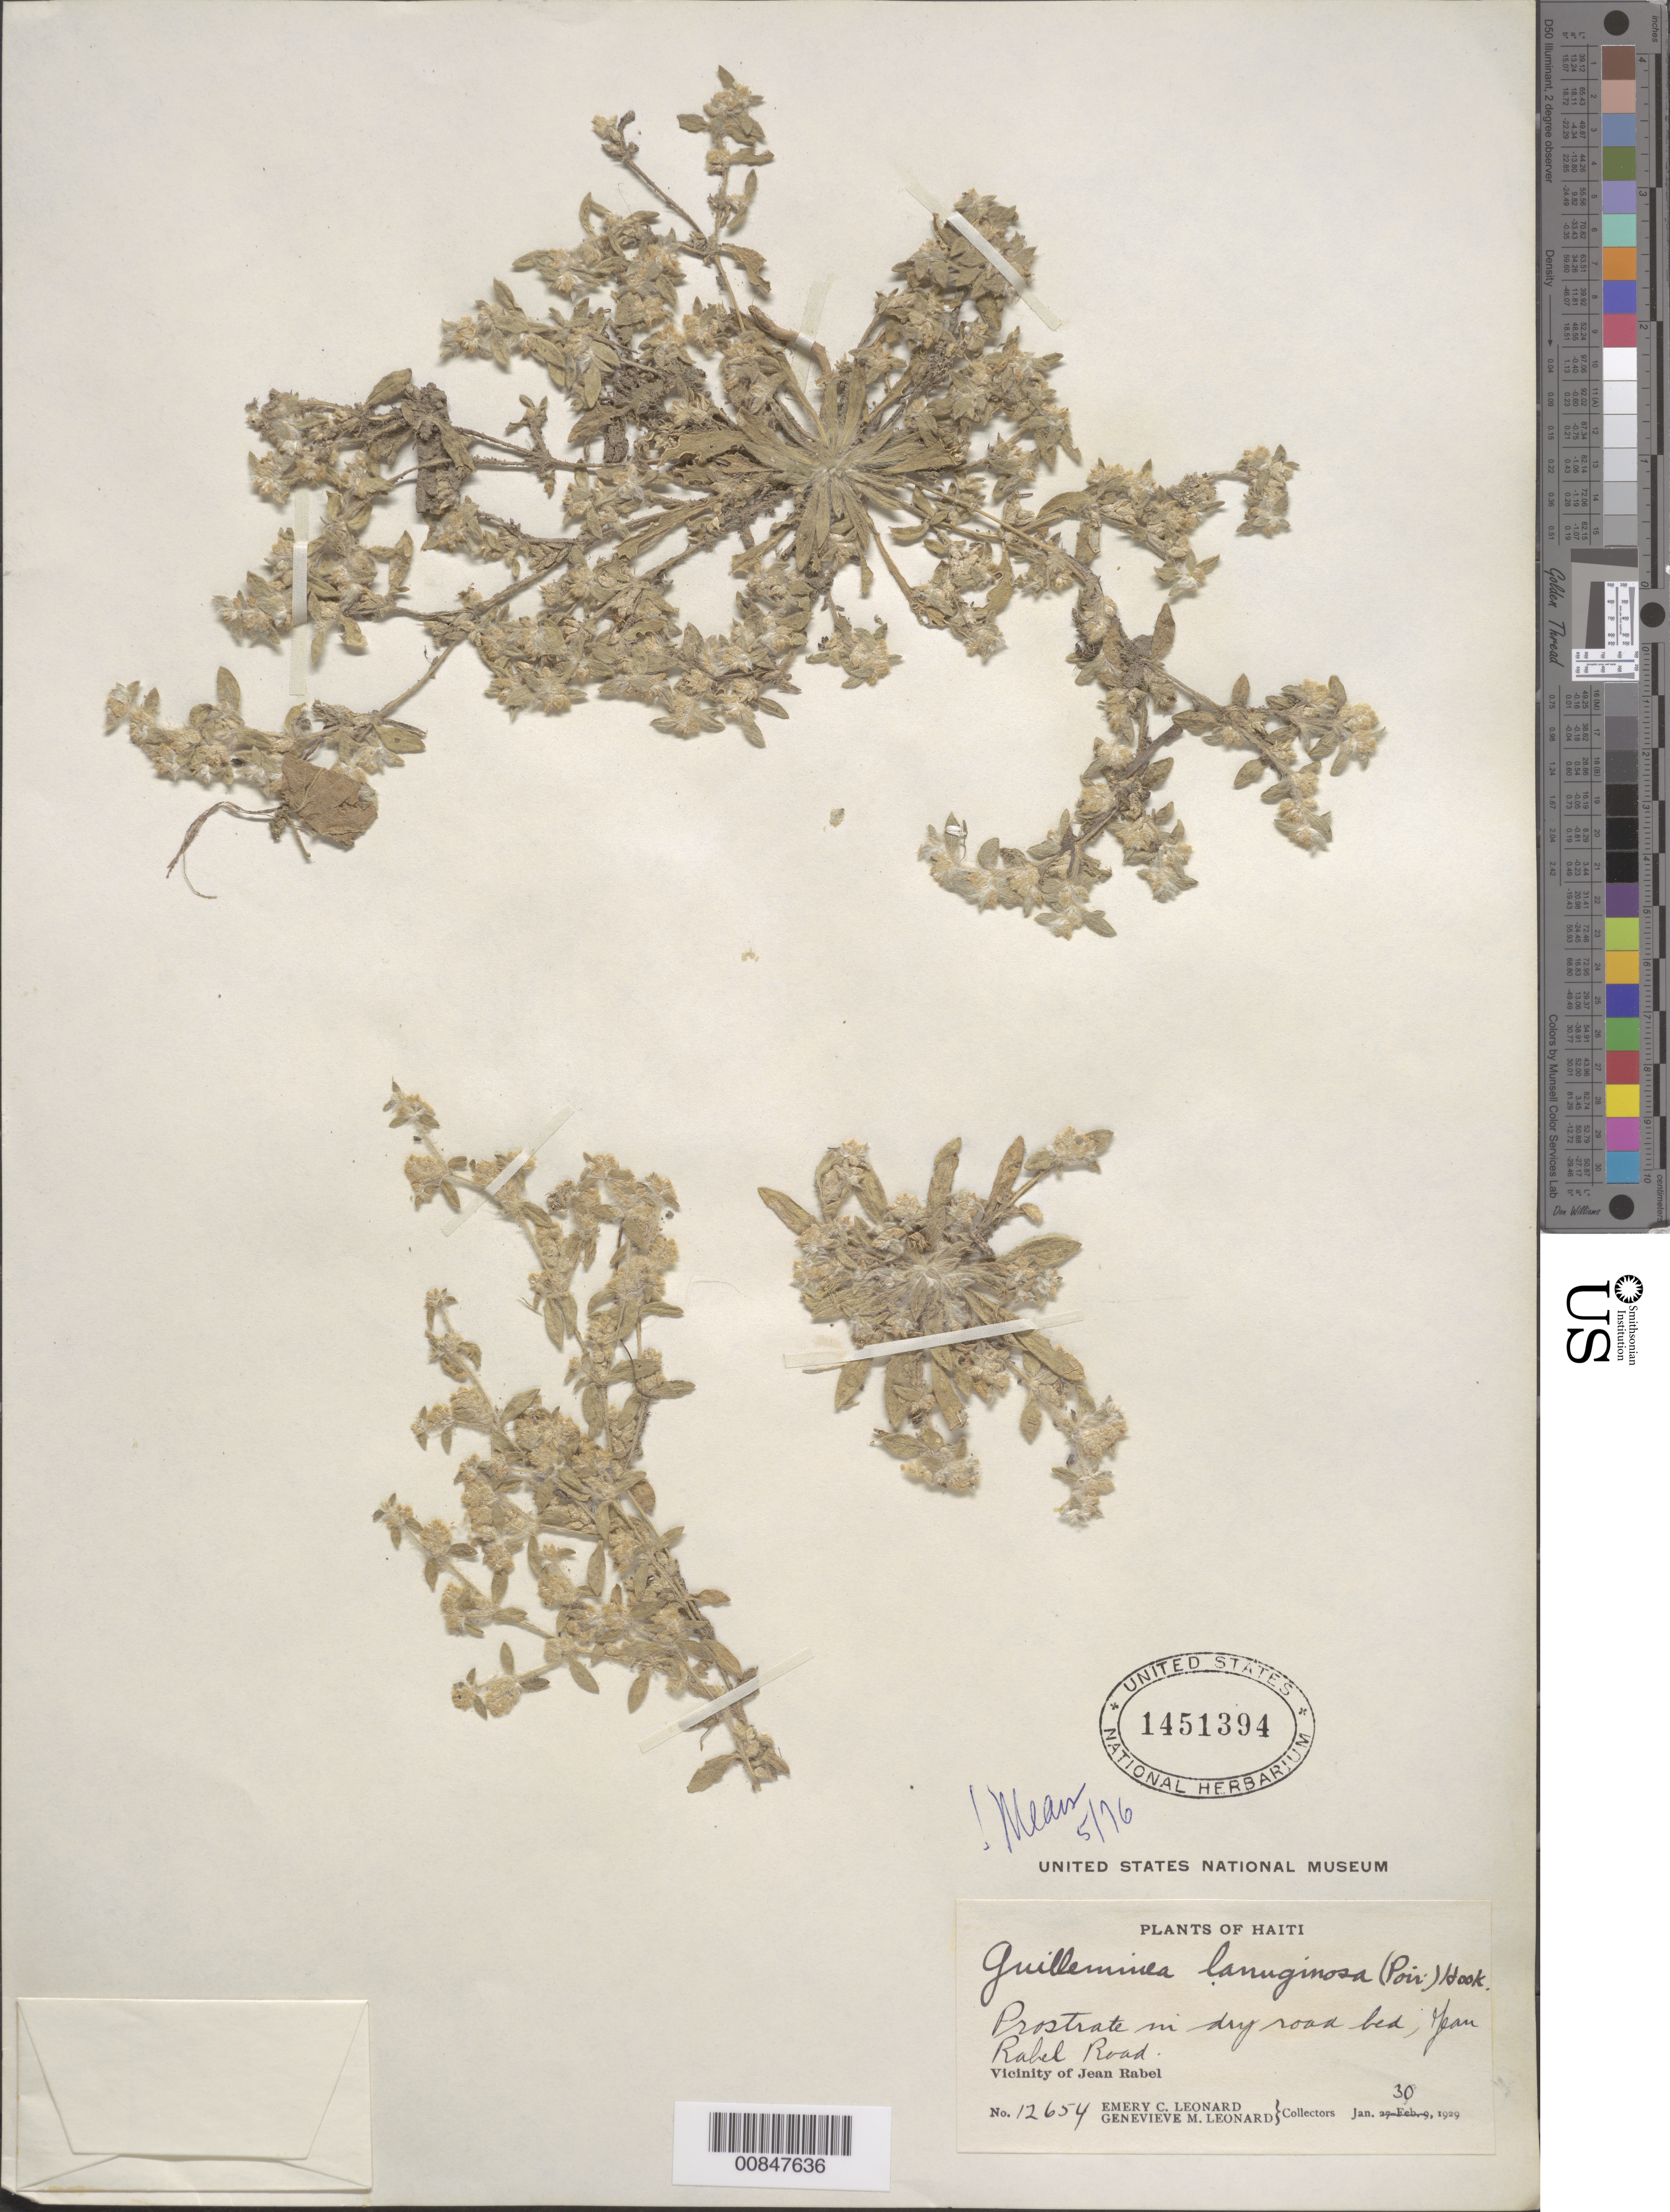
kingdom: Plantae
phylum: Tracheophyta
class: Magnoliopsida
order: Caryophyllales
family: Amaranthaceae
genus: Guilleminea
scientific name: Guilleminea lanuginosa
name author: (Poir.) Benth. & Hook. f.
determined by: Mears, --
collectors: E. C. Leonard & G. M. Leonard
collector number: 12654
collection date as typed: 30 Jan 1929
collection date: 1929-01-30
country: Haiti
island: Hispaniola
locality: Vicinity of Jean Rabel. Jean Rabel Road.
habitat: Dry road bed.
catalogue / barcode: US 1451394